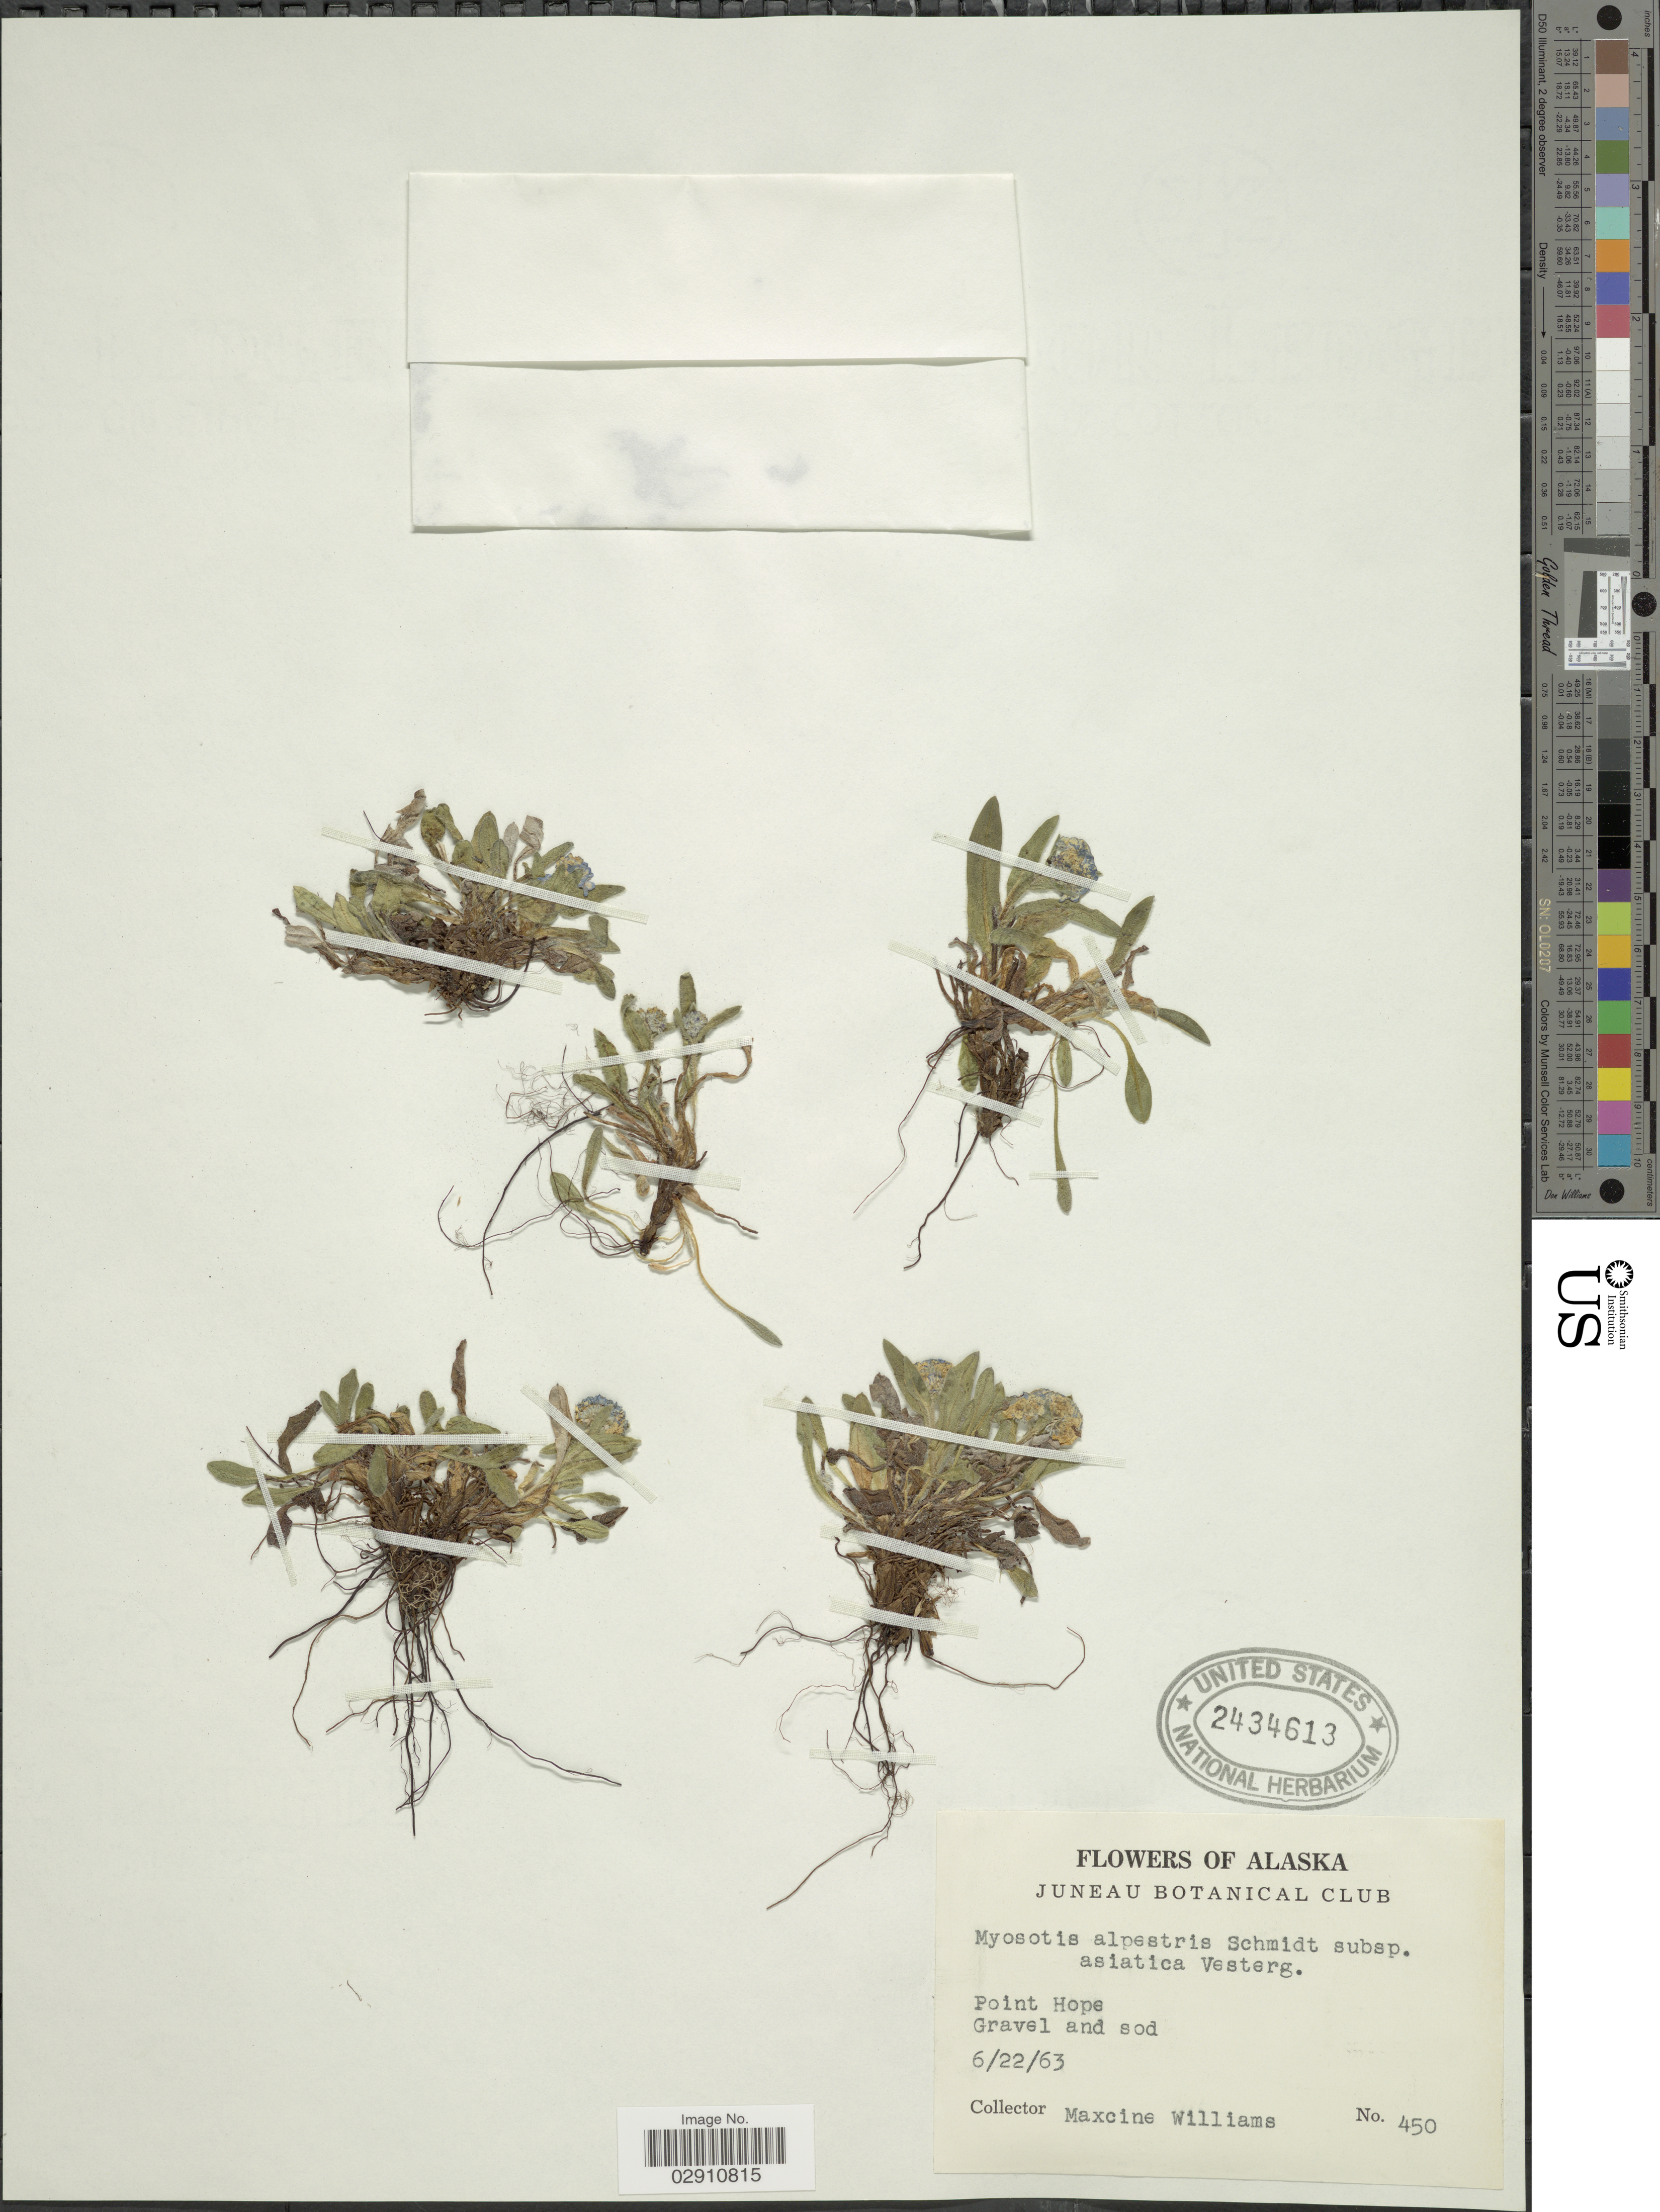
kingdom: Plantae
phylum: Tracheophyta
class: Magnoliopsida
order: Boraginales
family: Boraginaceae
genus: Myosotis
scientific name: Myosotis alpestris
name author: F.W. Schmidt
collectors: M. Williams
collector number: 450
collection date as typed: Transcribed d/m/y: 22/6/63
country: United States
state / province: Alaska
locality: Point Hope.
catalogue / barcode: US 2434613